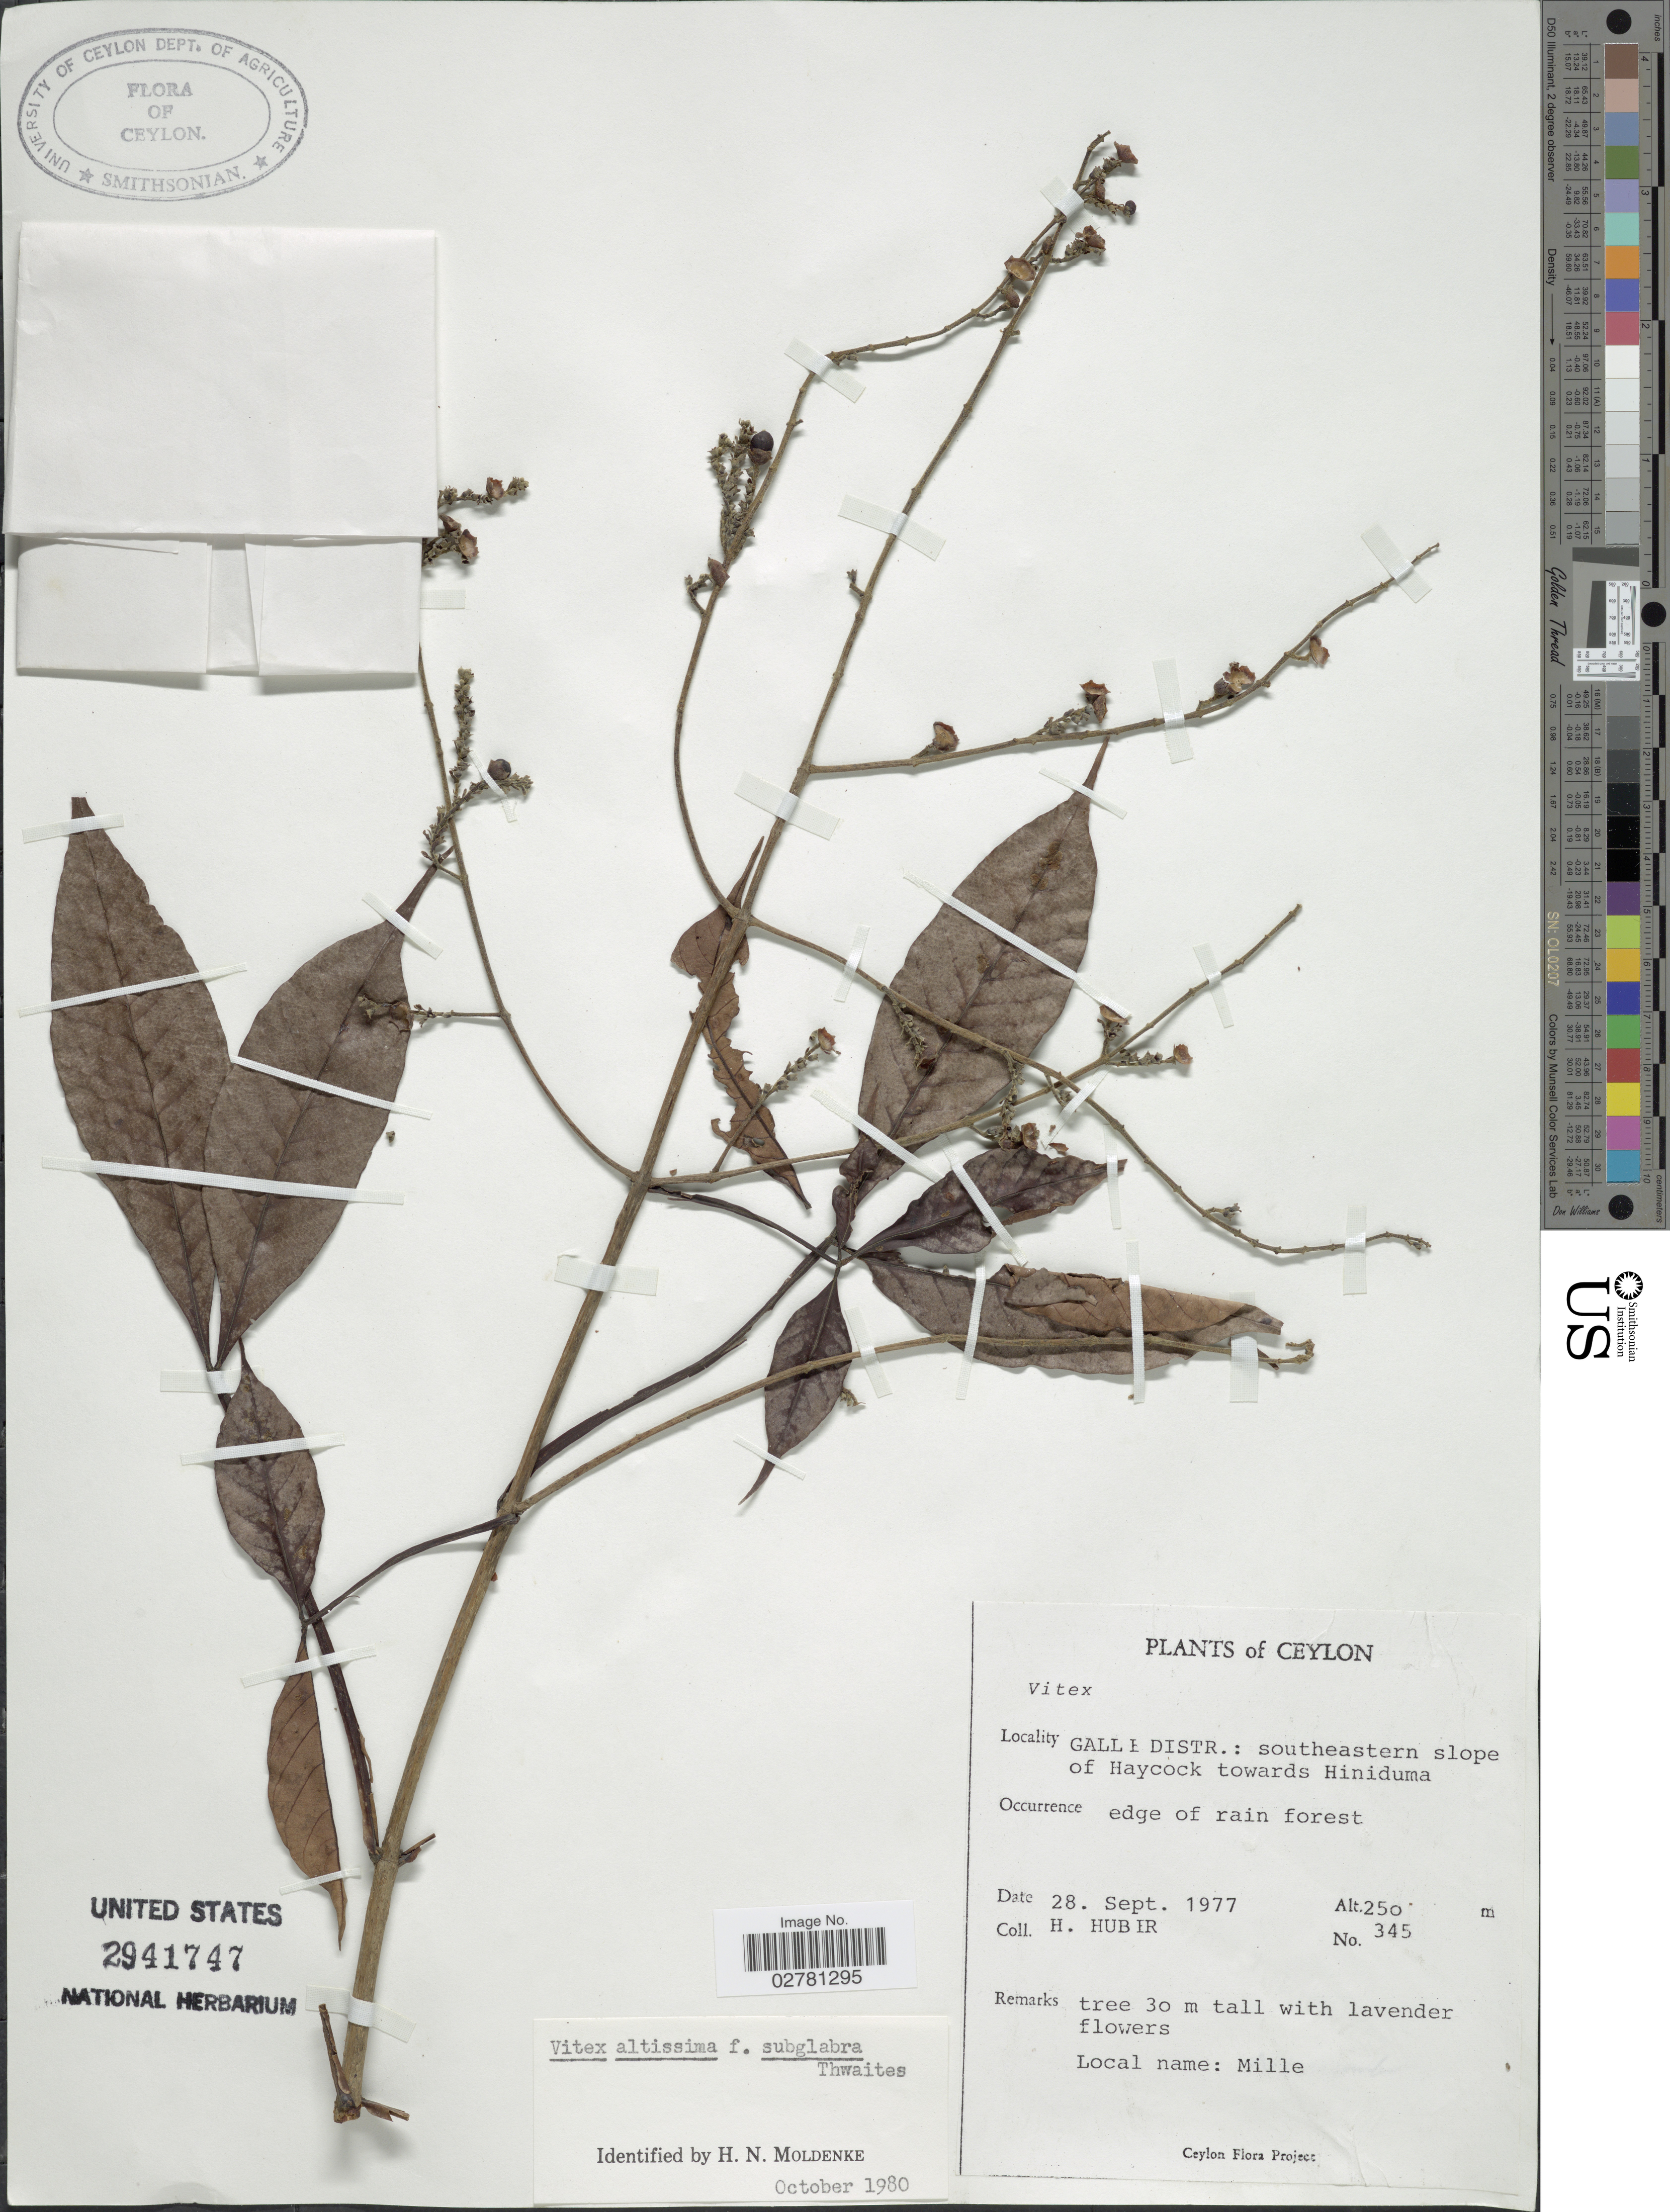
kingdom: Plantae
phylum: Tracheophyta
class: Magnoliopsida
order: Lamiales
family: Lamiaceae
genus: Vitex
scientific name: Vitex altissima f. subglabra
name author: C.B. Clarke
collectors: H. Huber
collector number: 345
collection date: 1977-09-28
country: Sri Lanka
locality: Ceylon. Gall Distr.: southeastern slope of Haycock towards Hiniduma.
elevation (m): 250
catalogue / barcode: US 2941747